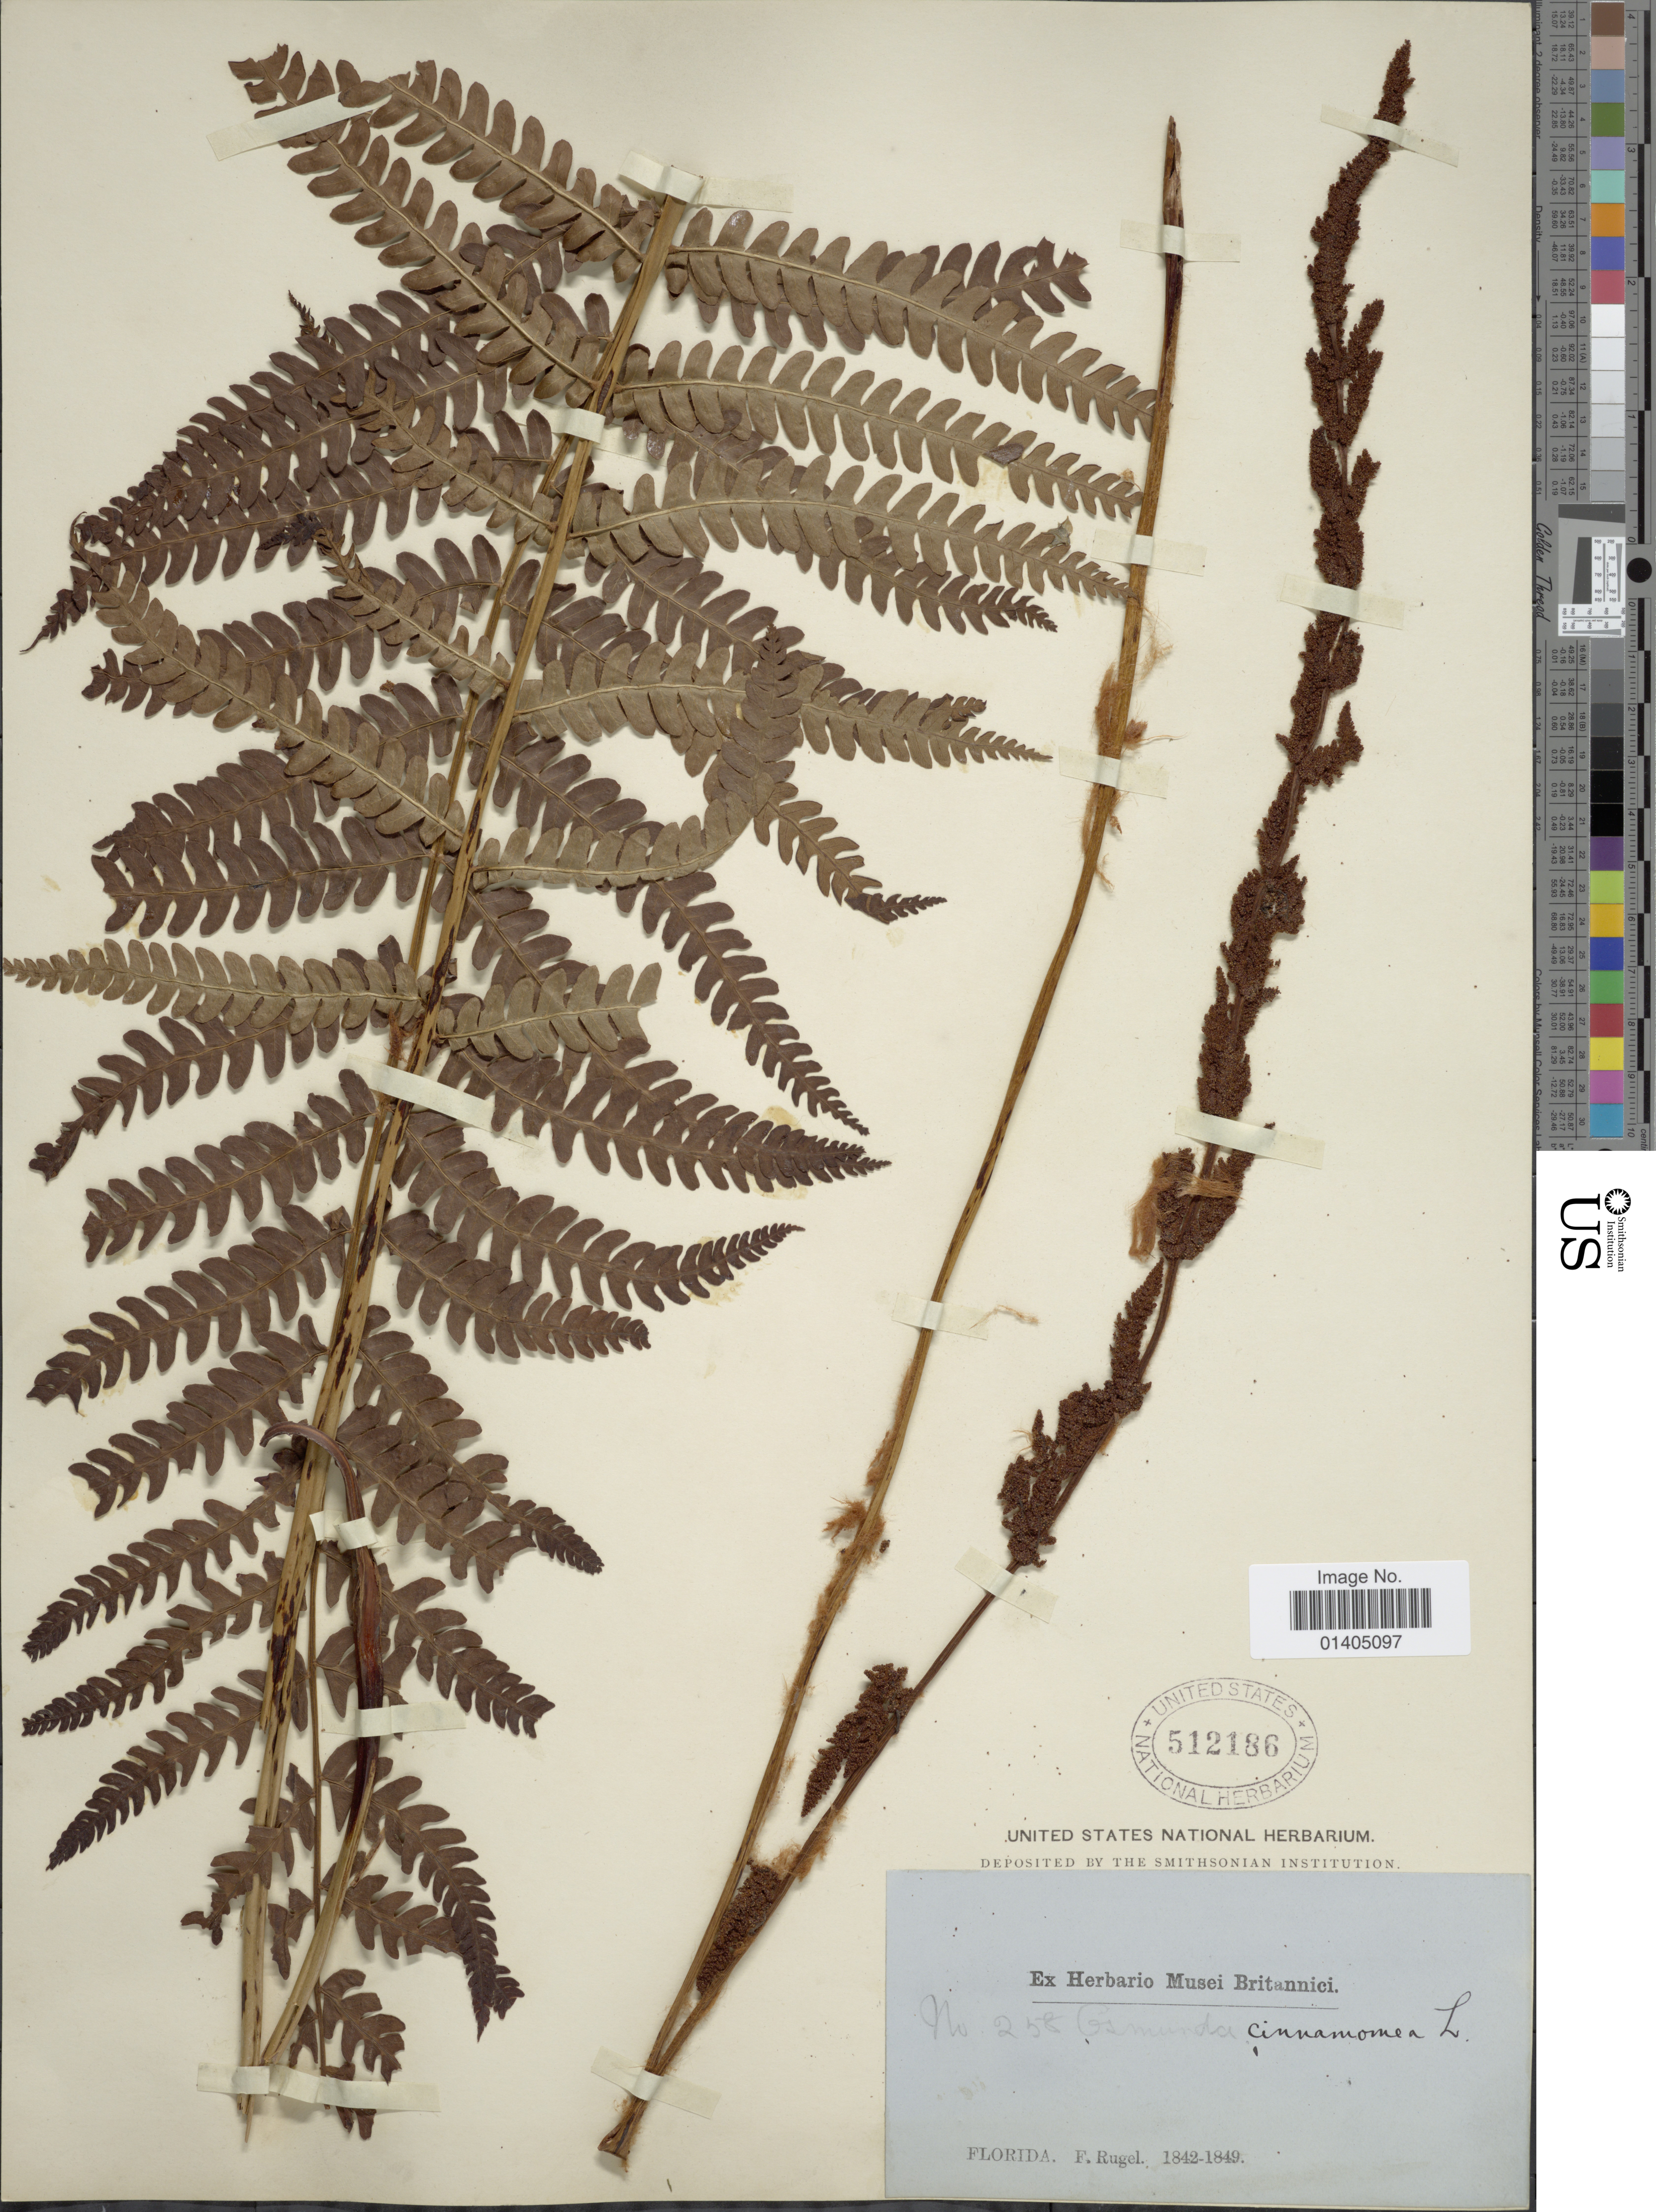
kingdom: Plantae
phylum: Tracheophyta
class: Polypodiopsida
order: Osmundales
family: Osmundaceae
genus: Osmundastrum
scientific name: Osmundastrum cinnamomeum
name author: (L.) C. Presl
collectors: F. Rugel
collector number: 258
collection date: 1842/1849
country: United States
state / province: Florida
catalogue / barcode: US 512186